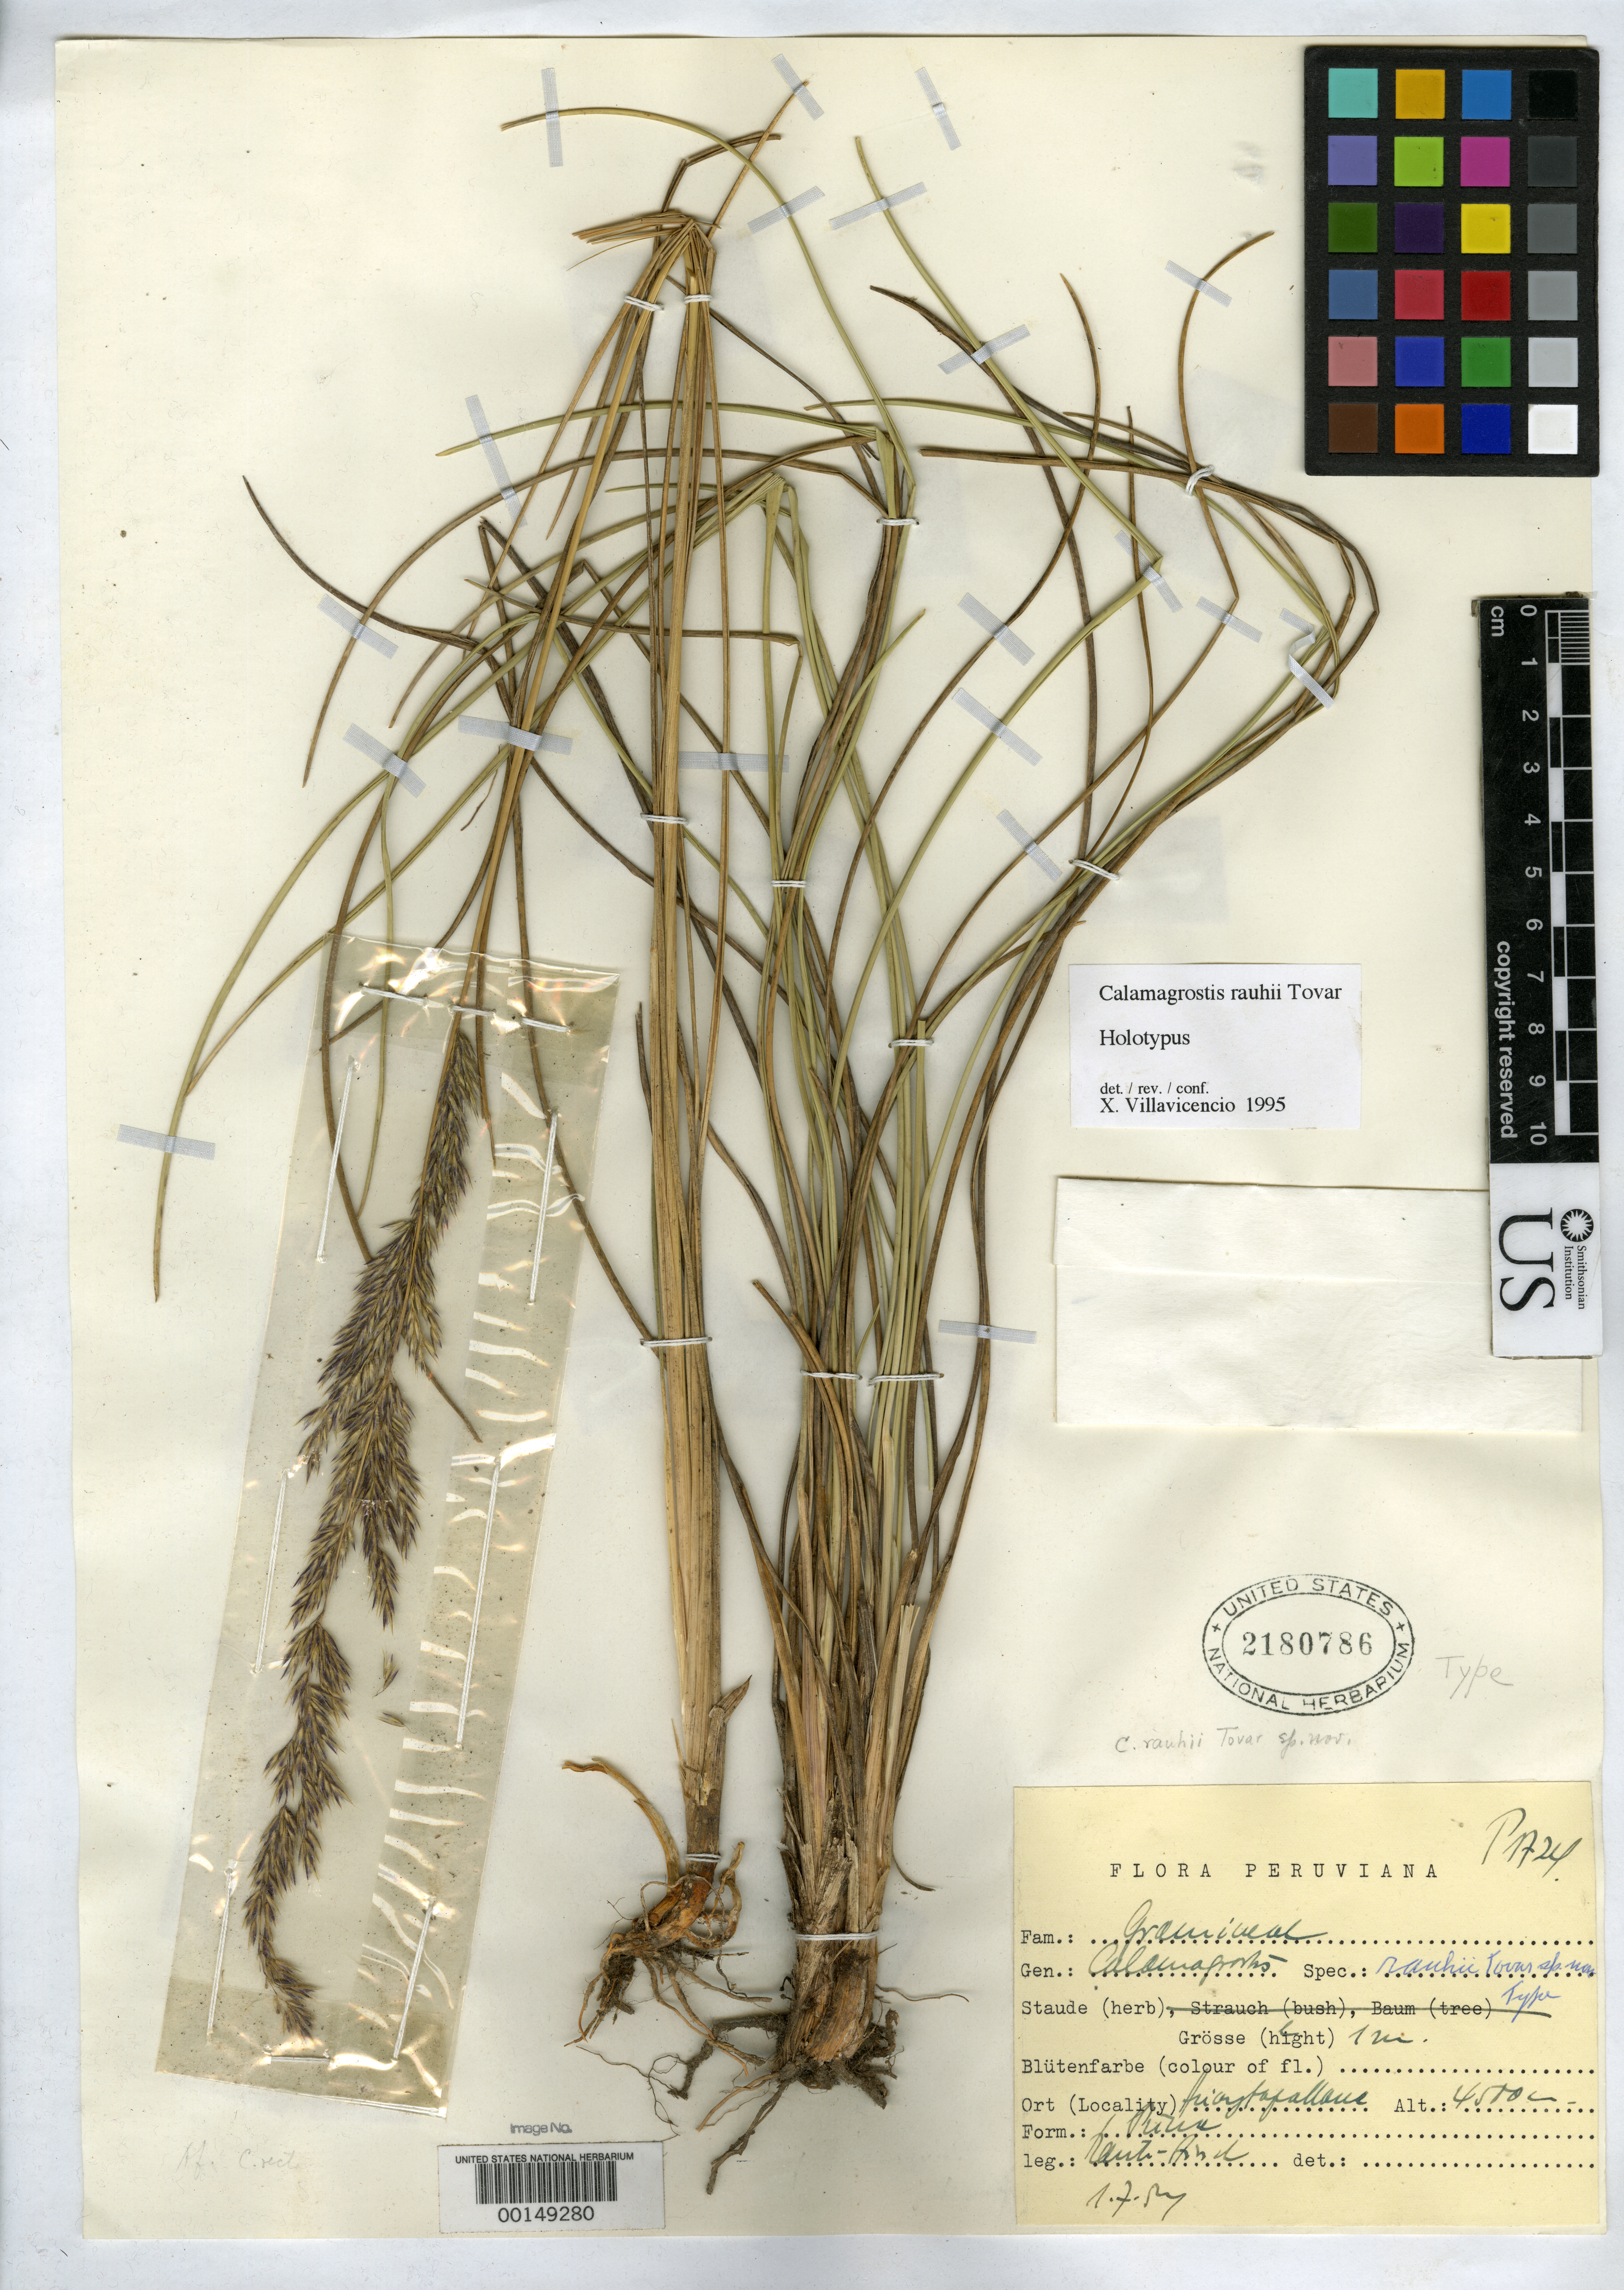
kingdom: Plantae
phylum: Tracheophyta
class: Liliopsida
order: Poales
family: Poaceae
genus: Calamagrostis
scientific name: Calamagrostis rauhii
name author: Tovar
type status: Holotype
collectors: W. Rauh & G. Hirsch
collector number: P 1724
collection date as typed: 01 Jul 1957 or 07 Jan 1957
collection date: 1957-01-07 or 1957-07-01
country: Peru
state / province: Junín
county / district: Huancayo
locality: Huancayo.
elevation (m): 4500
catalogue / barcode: US 2180786